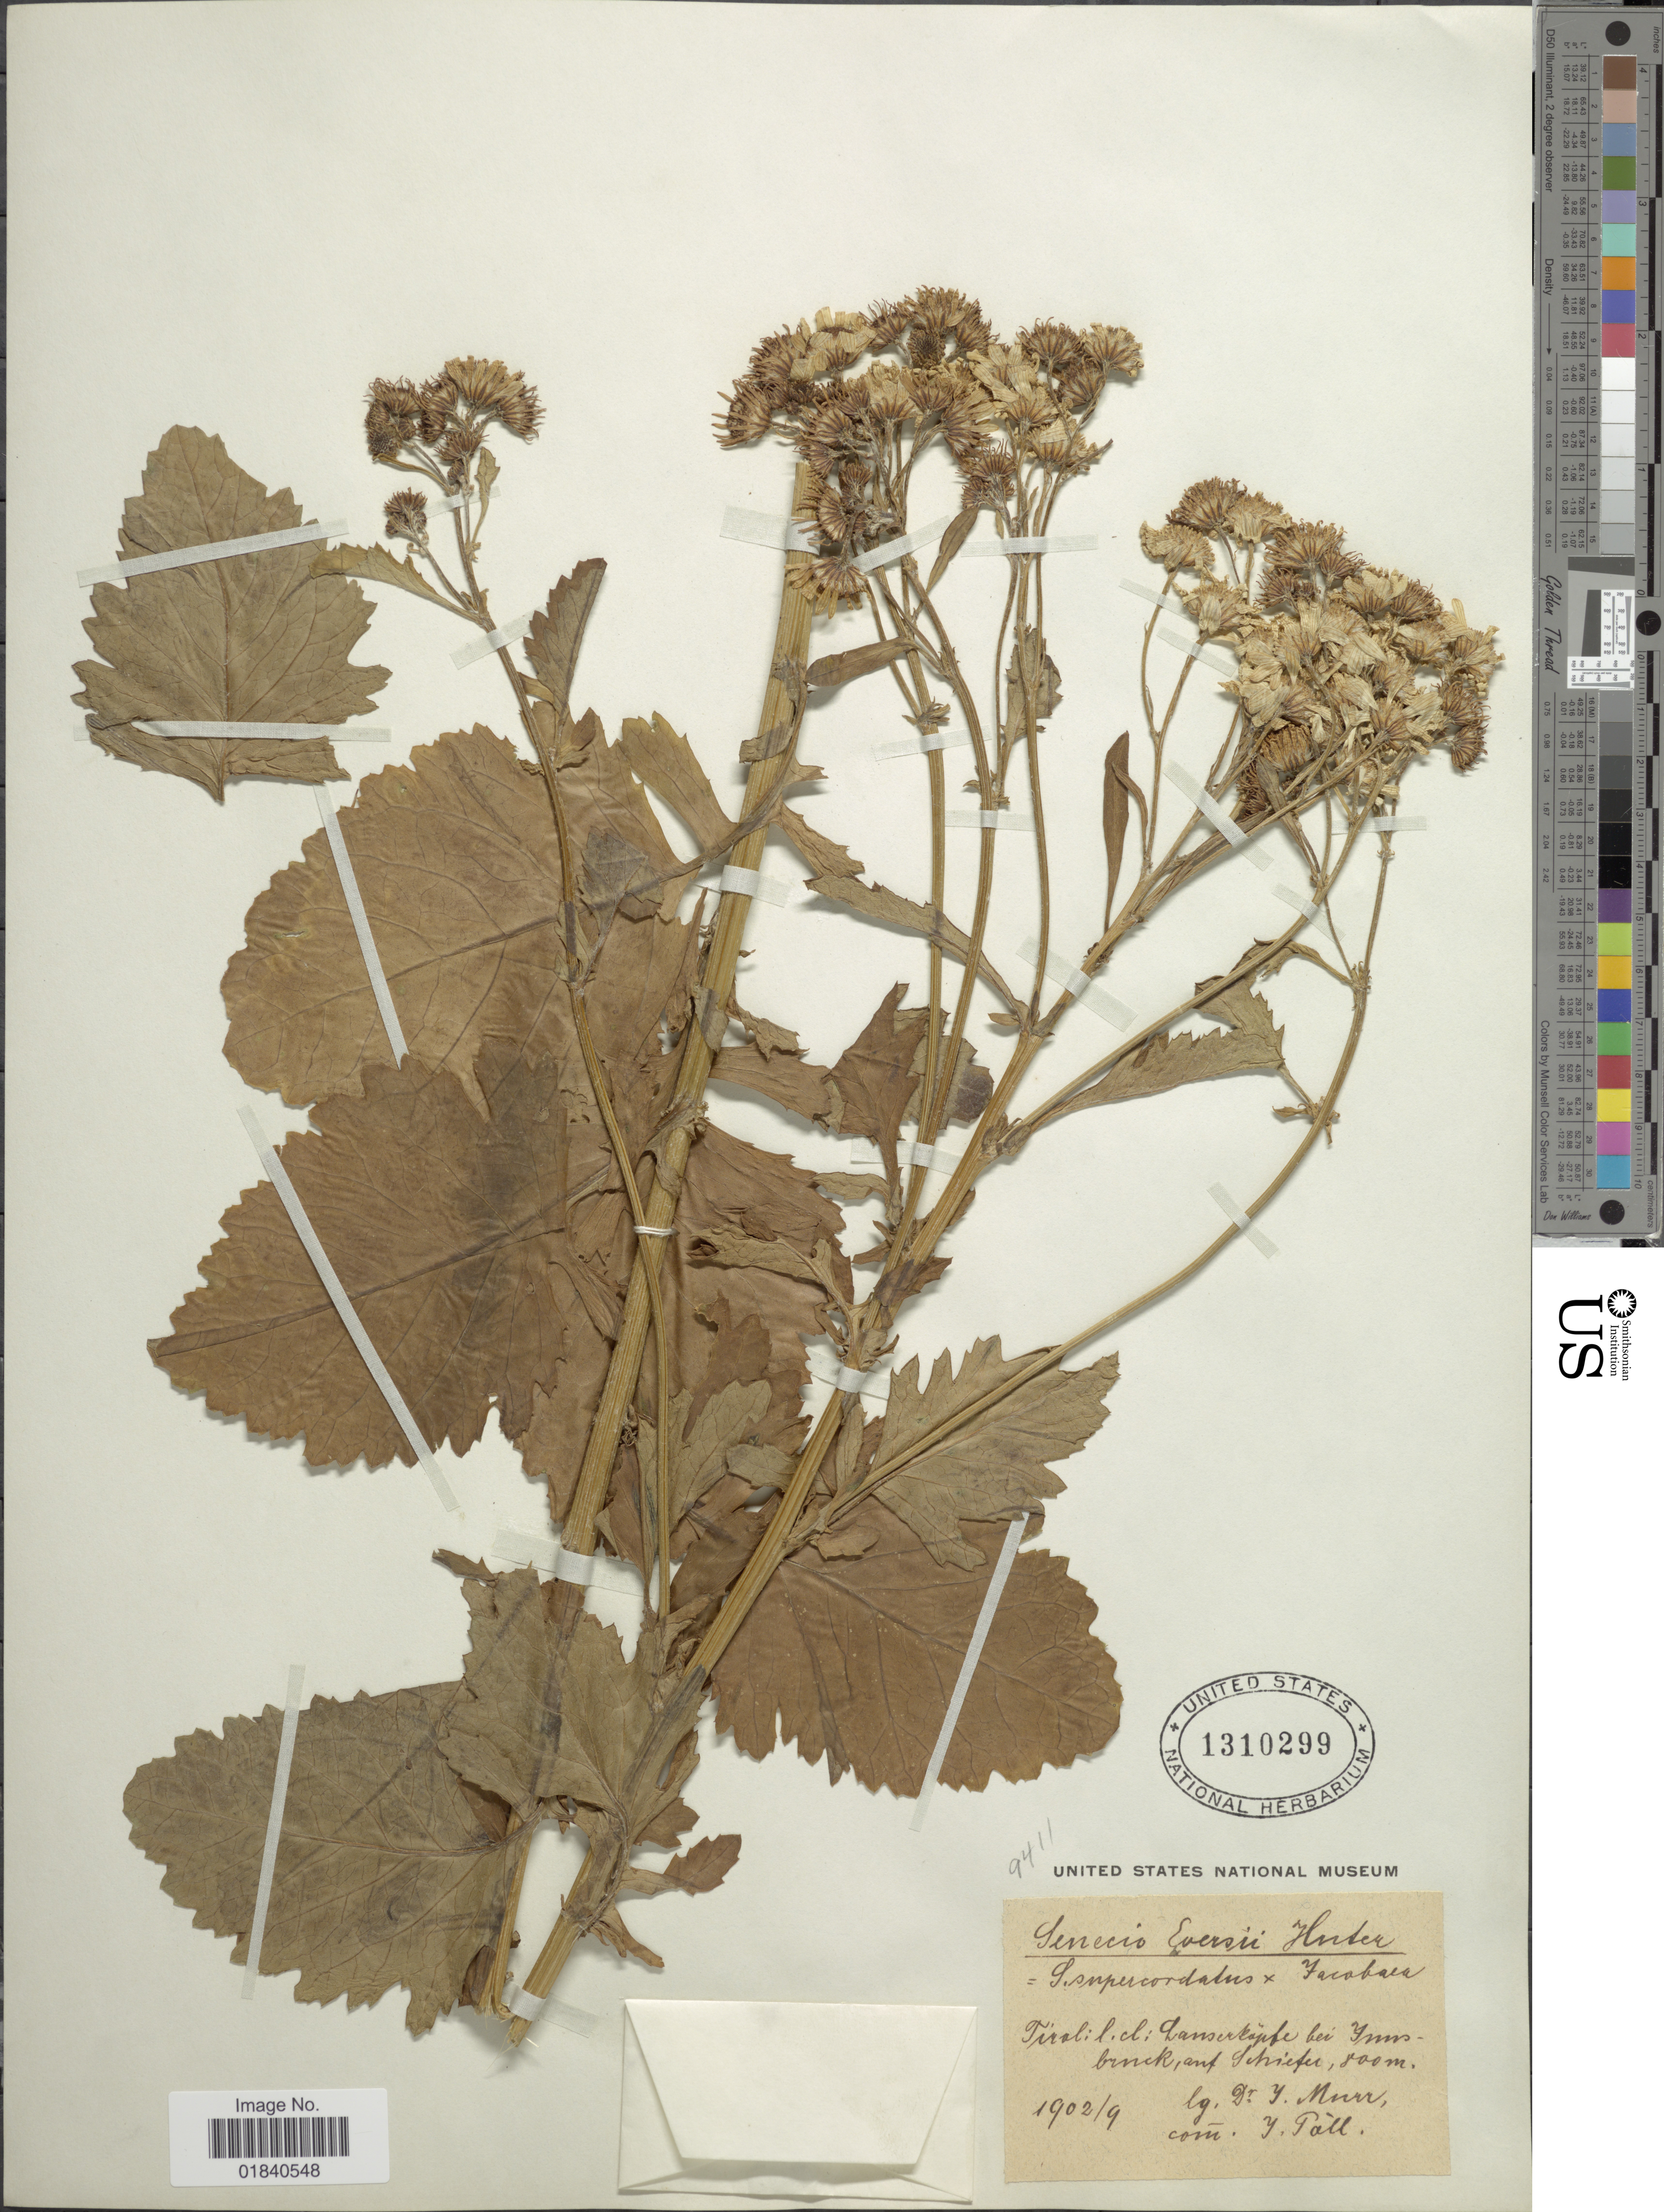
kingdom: Plantae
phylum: Tracheophyta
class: Magnoliopsida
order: Asterales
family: Asteraceae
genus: Senecio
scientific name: Senecio eversi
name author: Huter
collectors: J. Murr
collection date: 1902-09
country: Austria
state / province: Tirol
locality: Lanserkajife bei Juusbruck, anf Schiefer [interpreted]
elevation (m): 800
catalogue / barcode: US 1310299